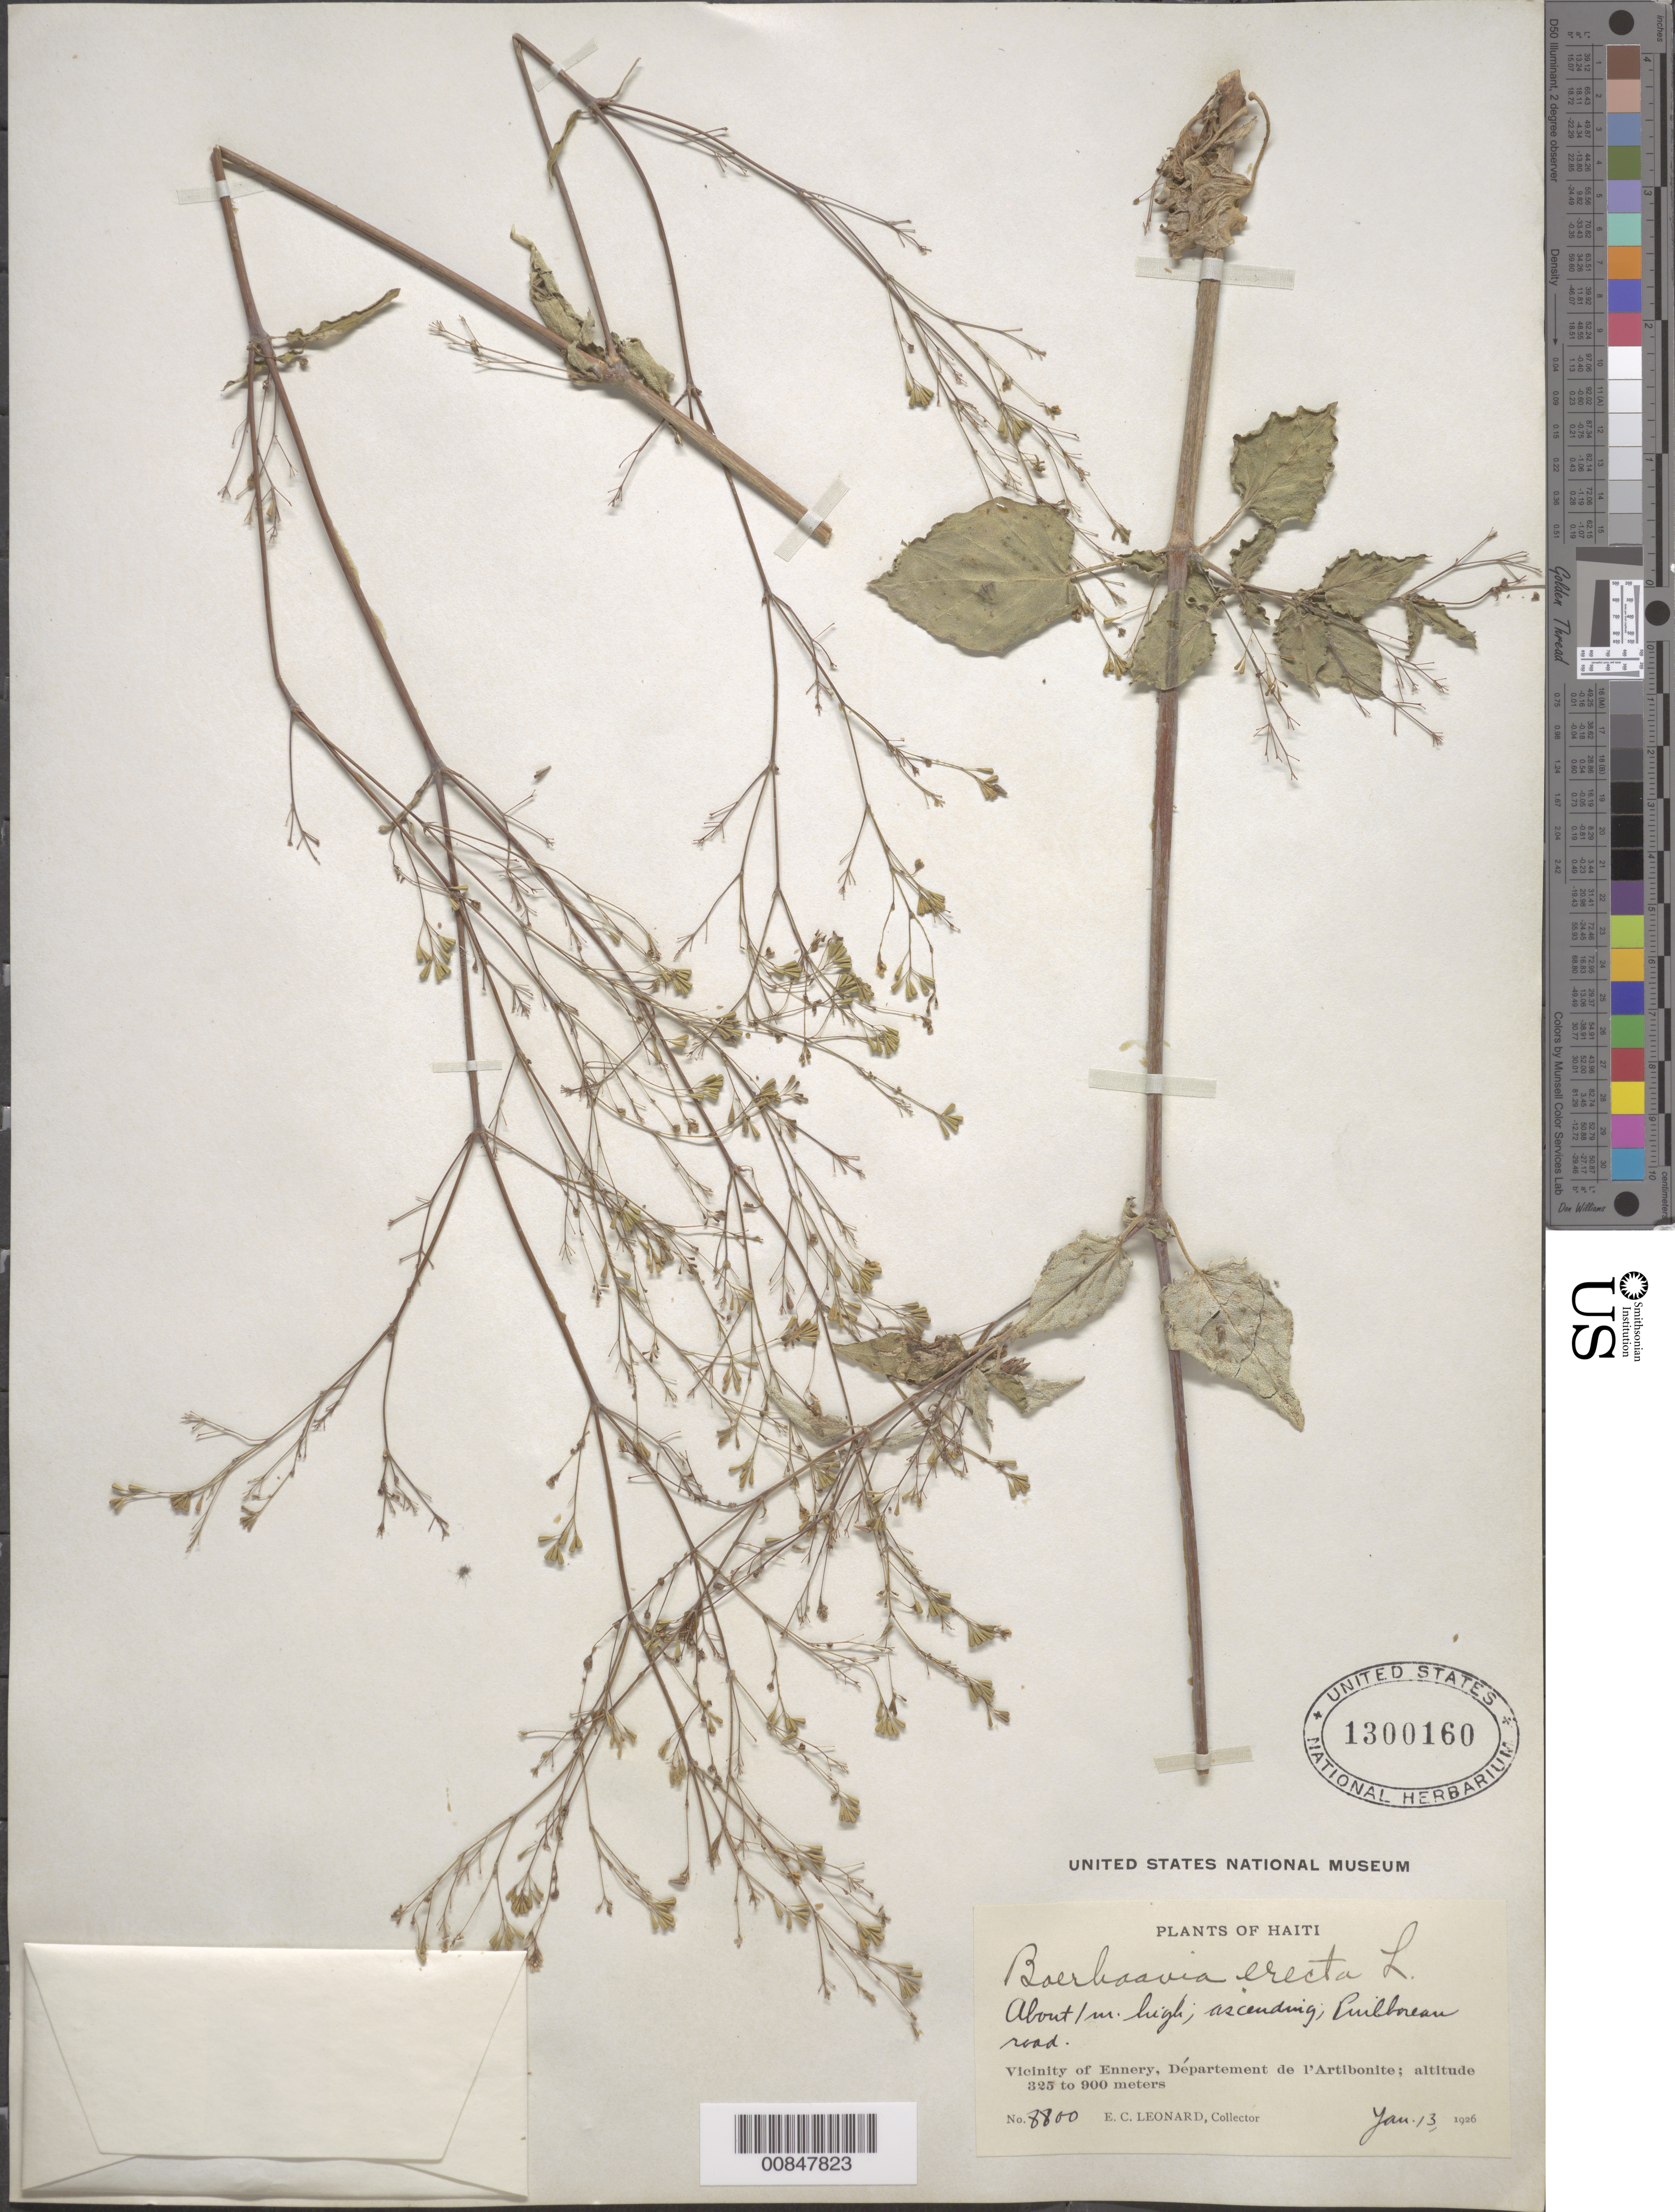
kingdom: Plantae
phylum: Tracheophyta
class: Magnoliopsida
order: Caryophyllales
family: Nyctaginaceae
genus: Boerhavia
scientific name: Boerhavia erecta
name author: L.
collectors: E. C. Leonard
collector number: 8800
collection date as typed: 13 Jan 1926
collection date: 1926-01-13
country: Haiti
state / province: Artibonite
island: Hispaniola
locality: Vicinity of Ennery. Puilboreau road.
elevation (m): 325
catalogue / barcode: US 1300160